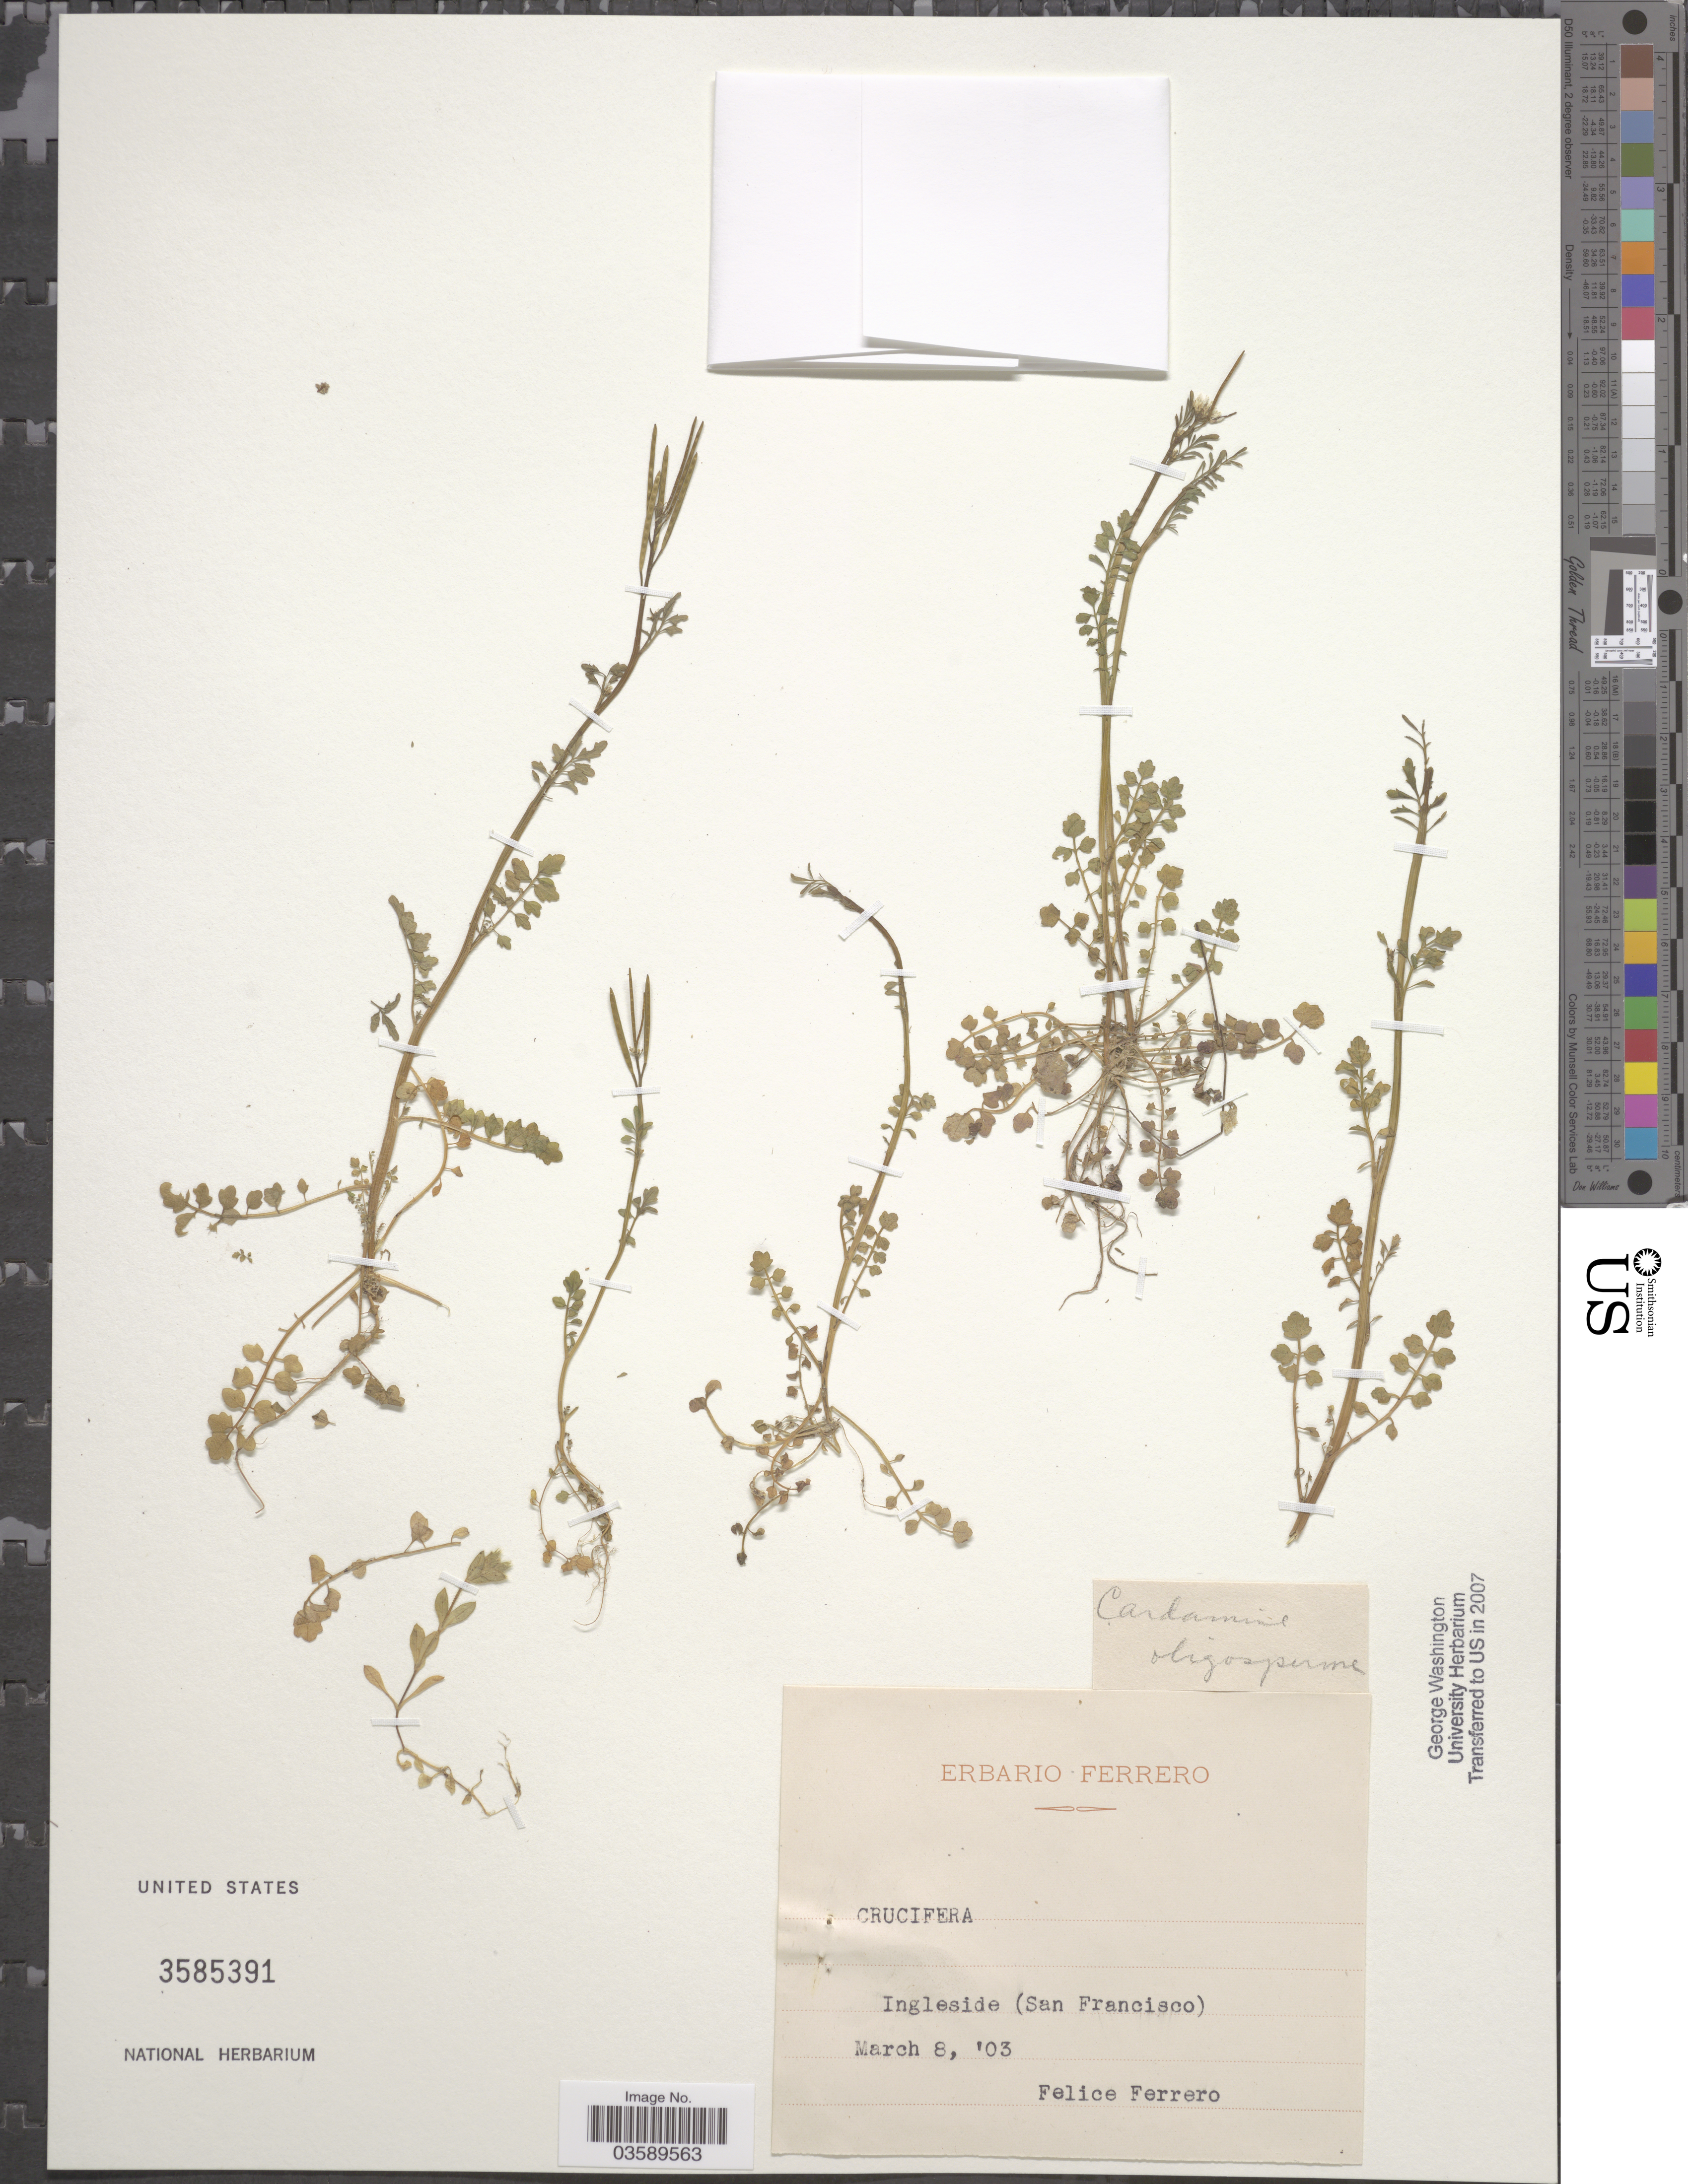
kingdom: Plantae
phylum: Tracheophyta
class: Magnoliopsida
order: Brassicales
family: Brassicaceae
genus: Cardamine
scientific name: Cardamine oligosperma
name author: Nutt.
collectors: F. Ferrero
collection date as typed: Transcribed d/m/y: 8/3/3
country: United States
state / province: California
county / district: San Francisco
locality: Ingleside (San Francisco).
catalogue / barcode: US 3585391